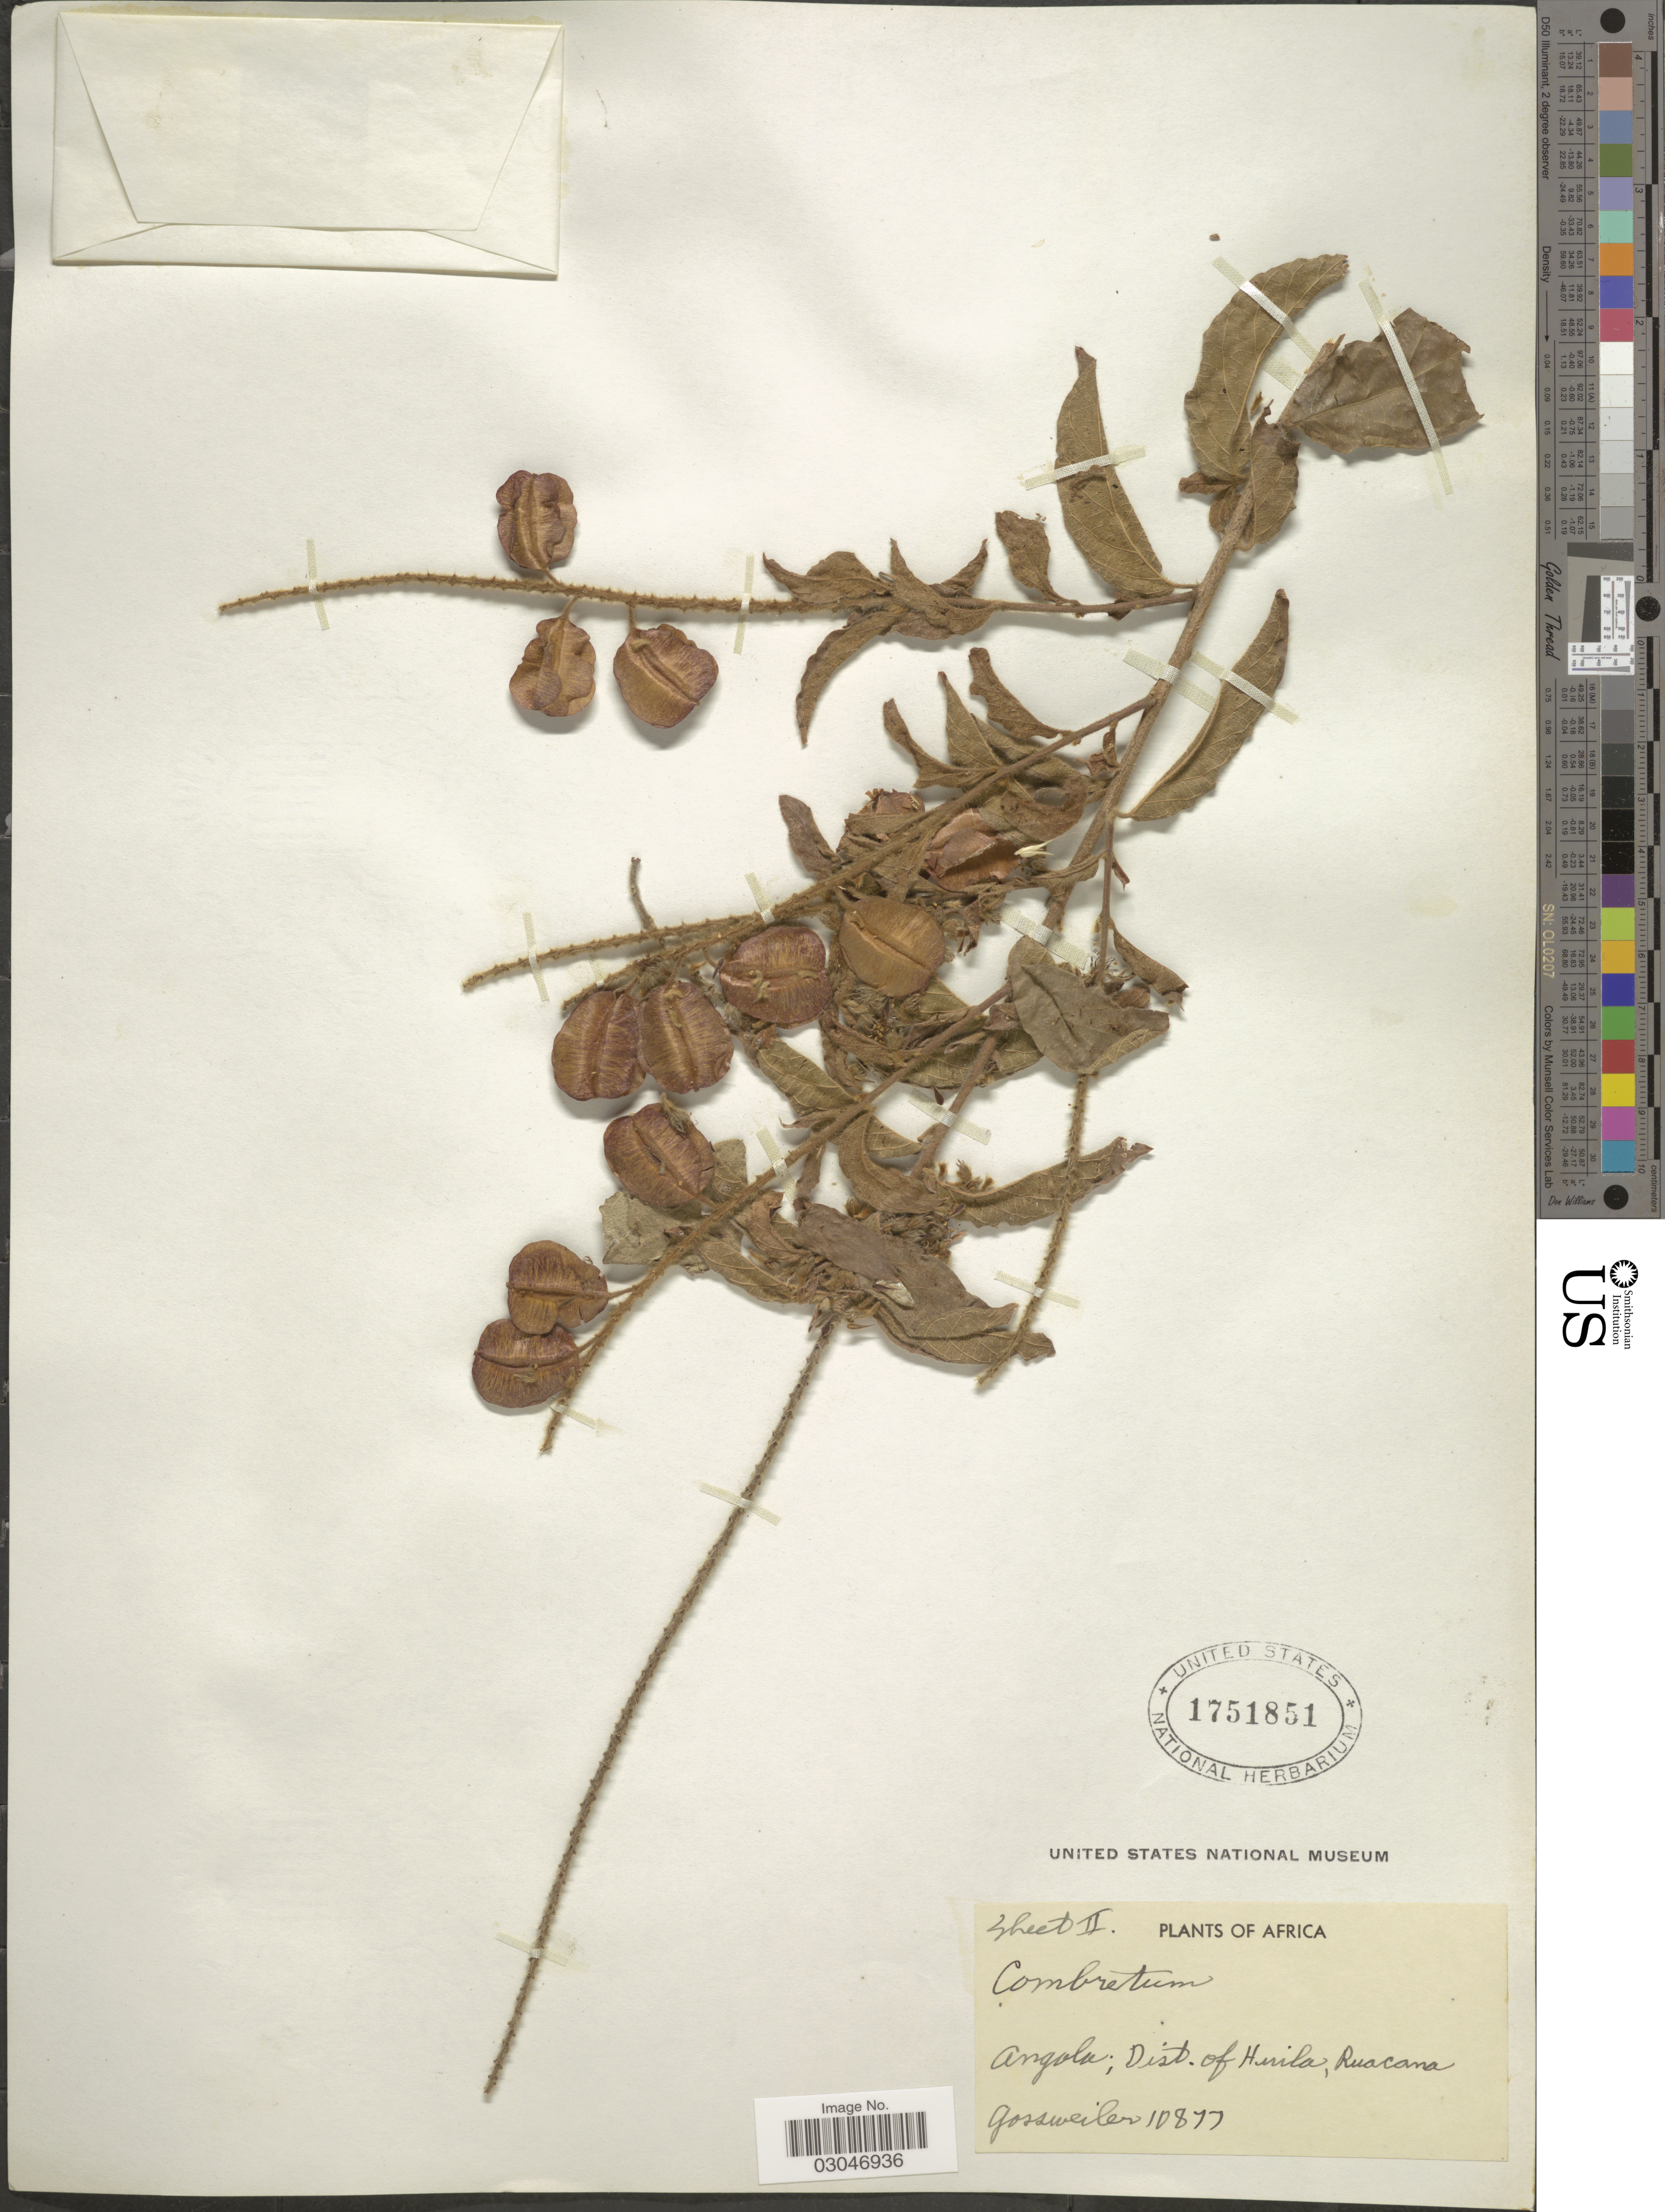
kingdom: Plantae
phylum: Tracheophyta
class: Magnoliopsida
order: Myrtales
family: Combretaceae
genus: Combretum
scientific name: Combretum sp.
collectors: -. Gossweiler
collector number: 10877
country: Angola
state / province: Huila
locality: Dist. of Huila, Ruacana.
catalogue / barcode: US 1751851